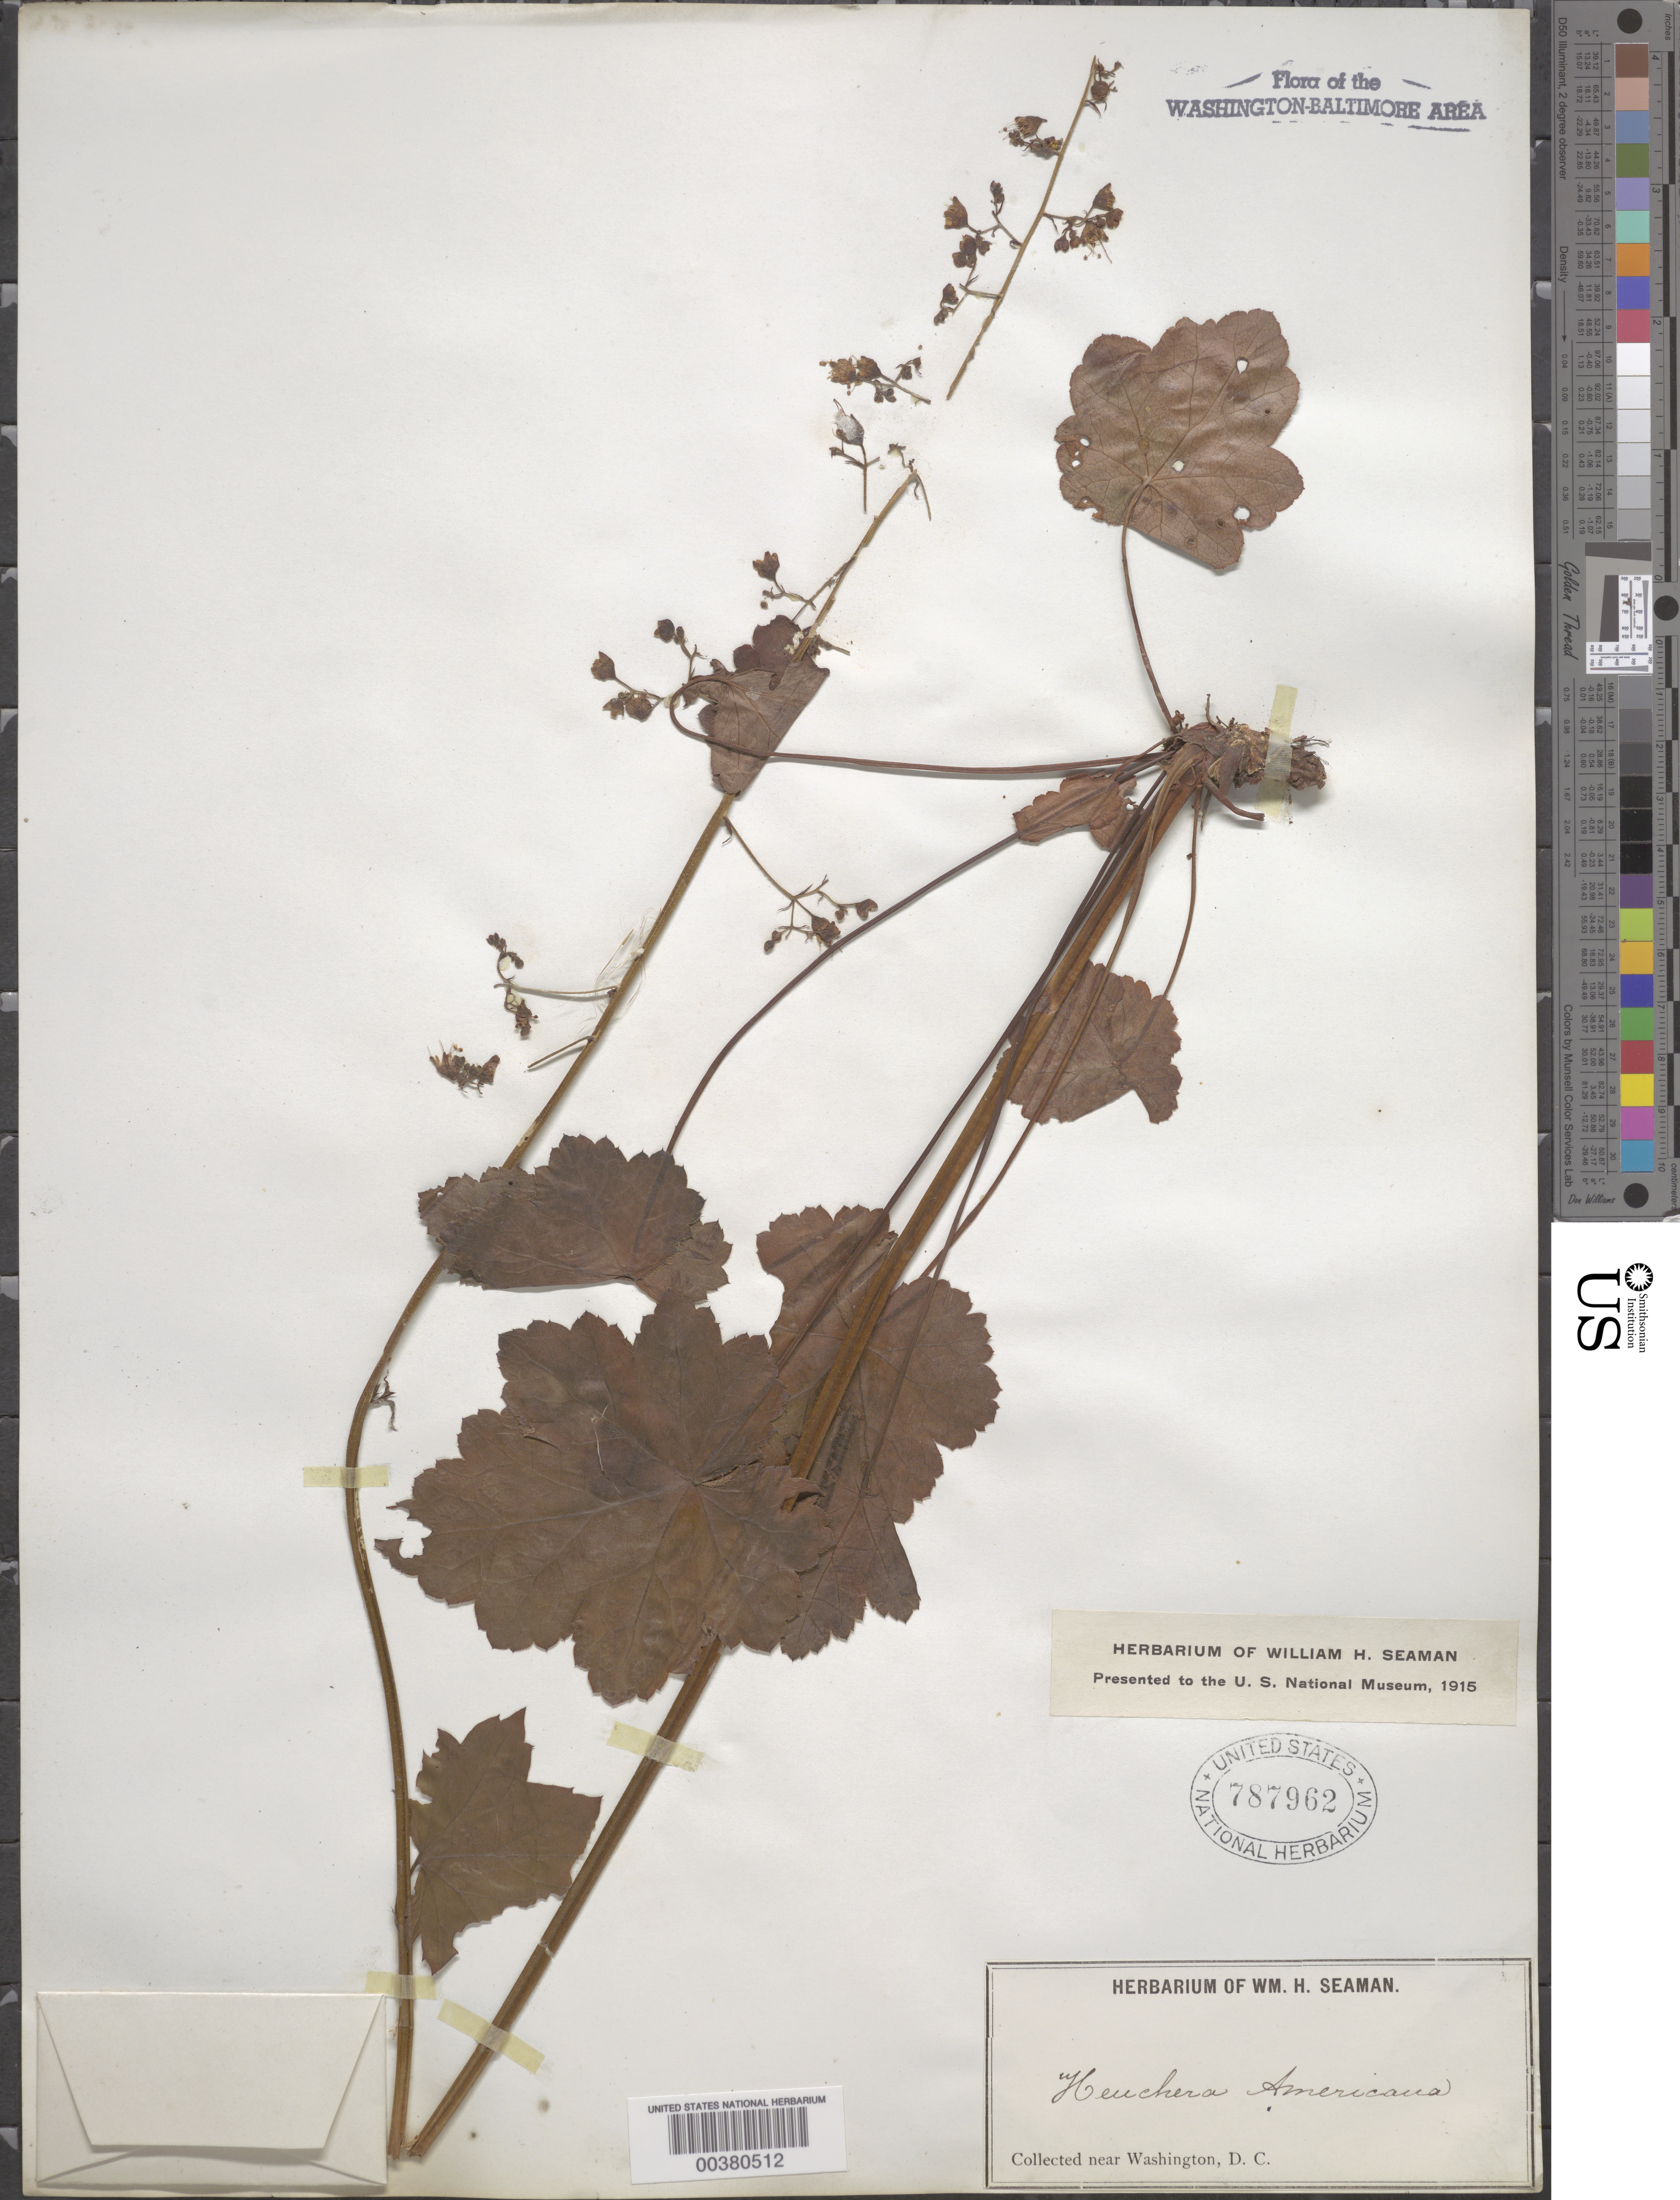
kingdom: Plantae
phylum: Tracheophyta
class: Magnoliopsida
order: Saxifragales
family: Saxifragaceae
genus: Heuchera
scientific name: Heuchera americana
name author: L.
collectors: W. Seaman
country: United States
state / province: District of Columbia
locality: Washington DC area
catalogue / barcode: US 787962